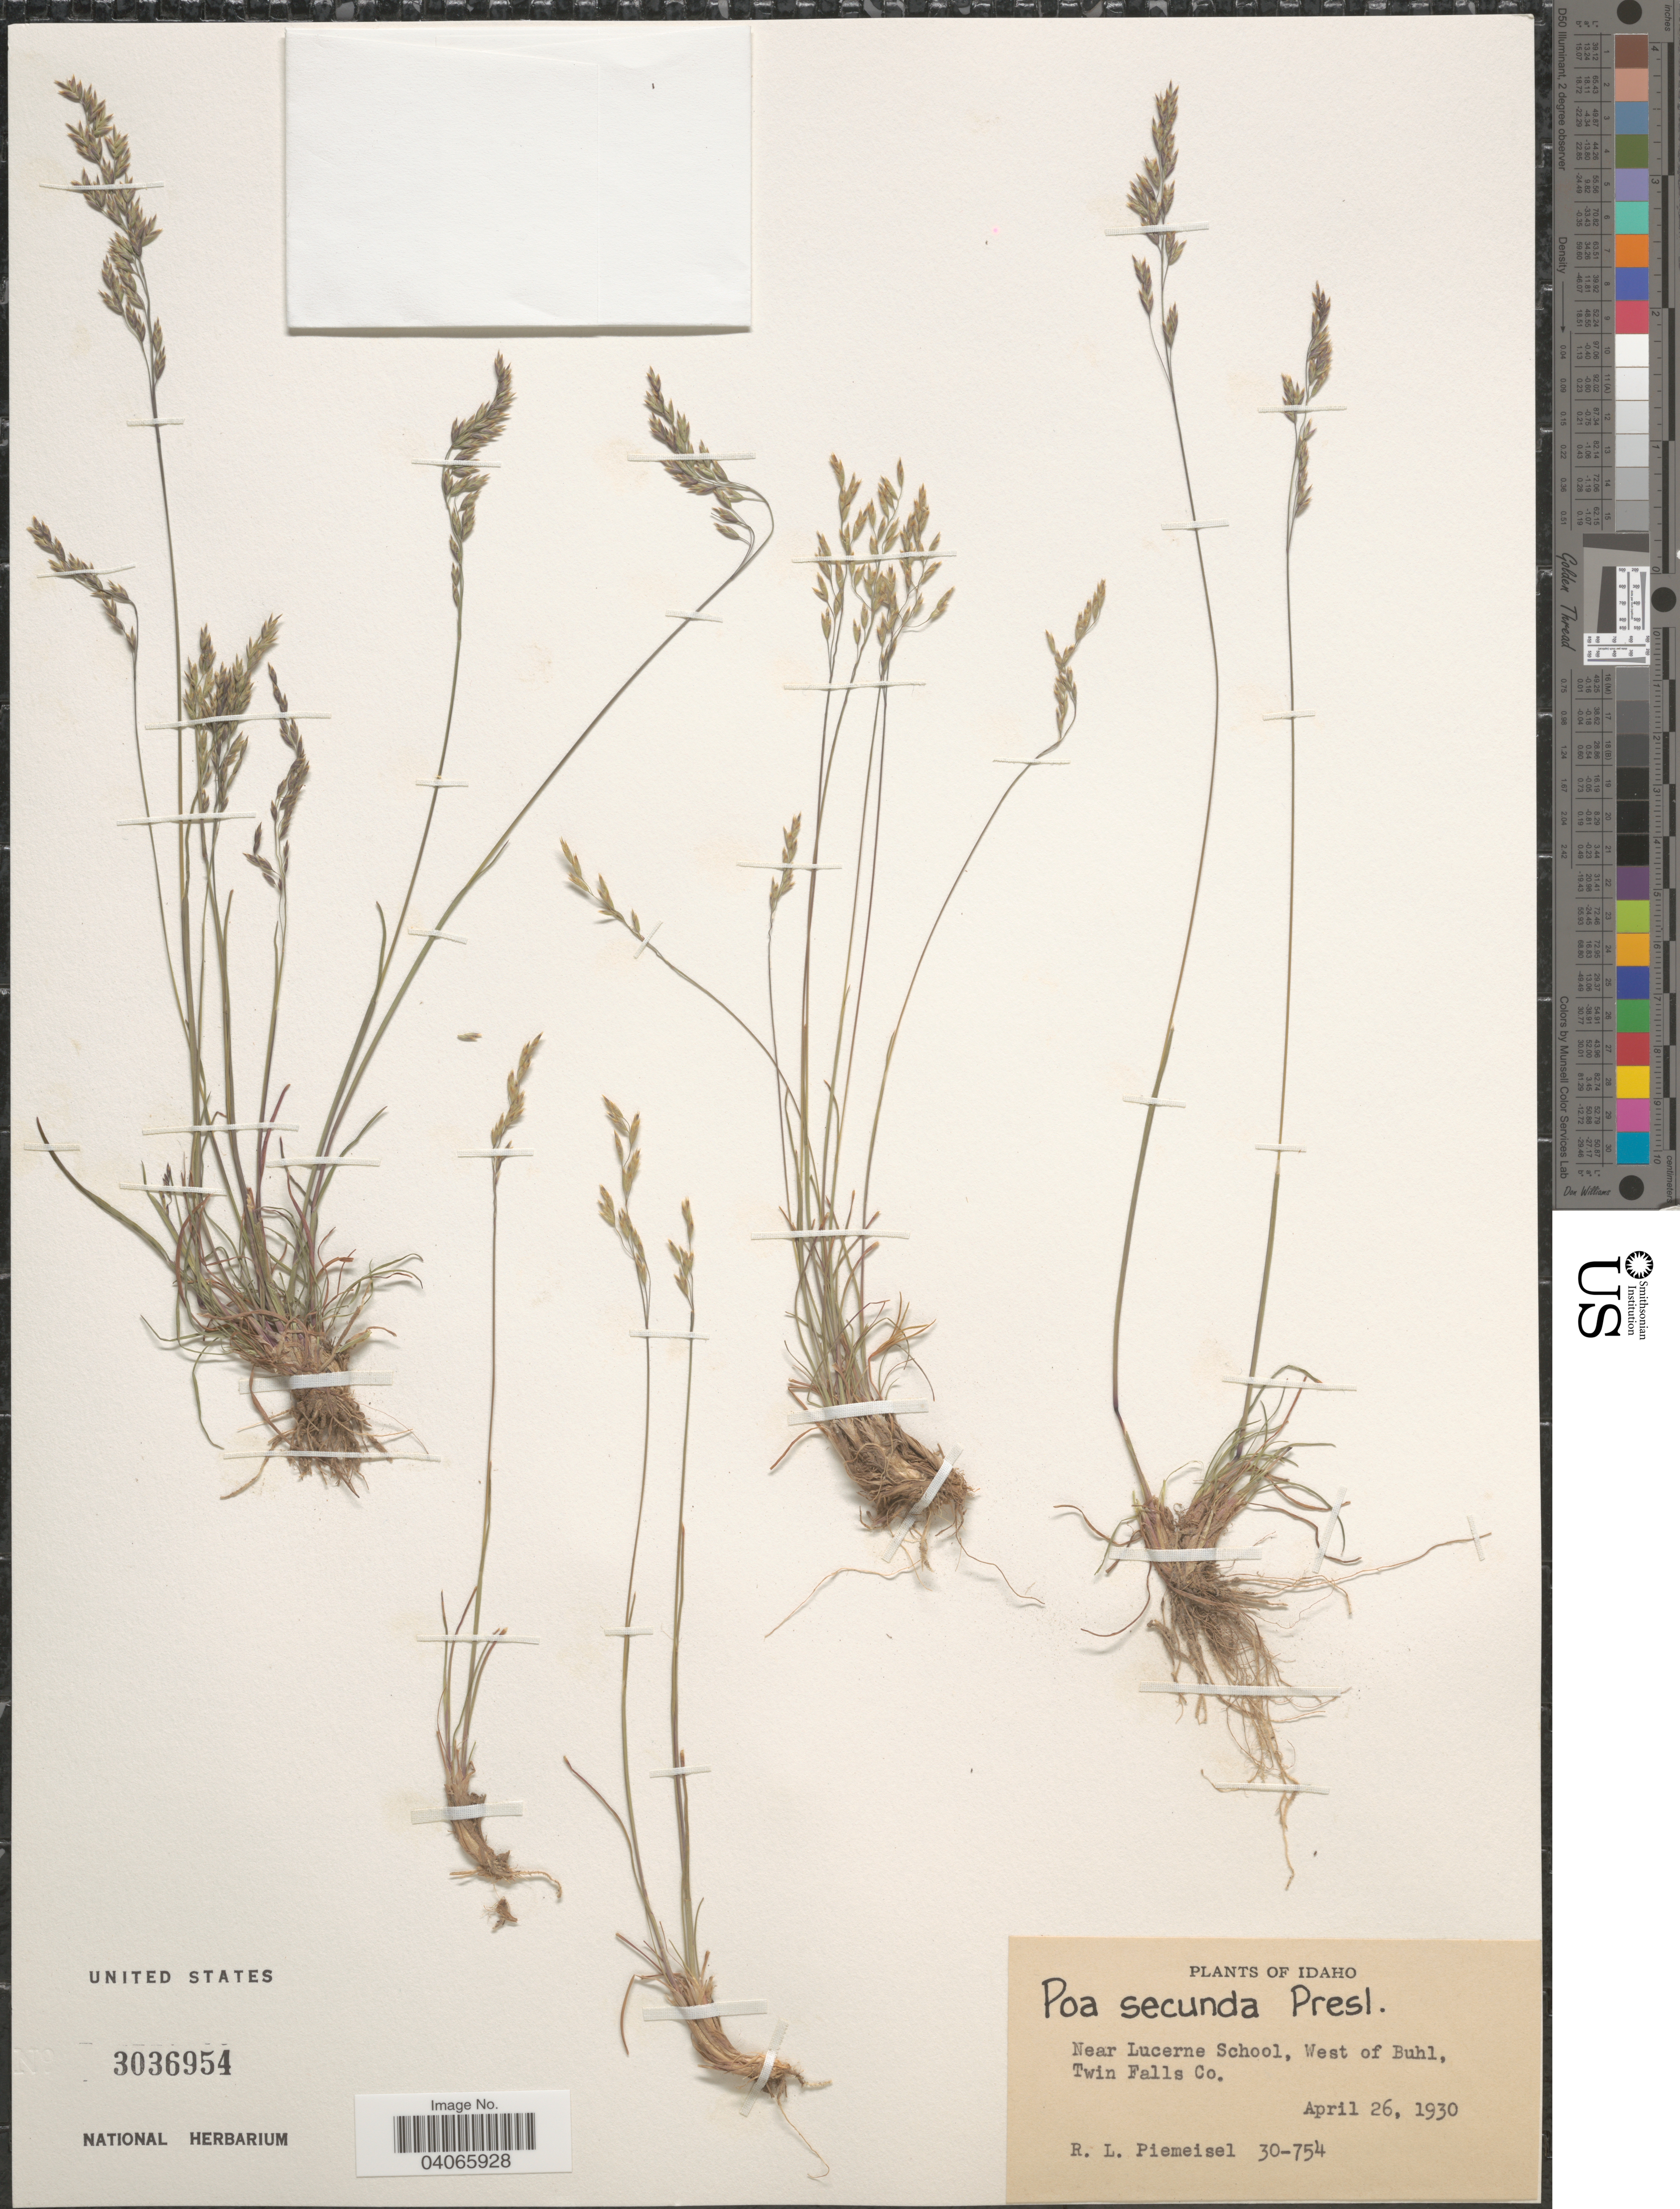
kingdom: Plantae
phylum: Tracheophyta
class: Liliopsida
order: Poales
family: Poaceae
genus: Poa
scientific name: Poa secunda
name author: J. Presl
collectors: R. L. Piemeisel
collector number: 30-754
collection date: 1930-04-26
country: United States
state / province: Idaho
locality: Near Lucerne School, West of Buhl, Twin Falls Co.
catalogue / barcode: US 3036954